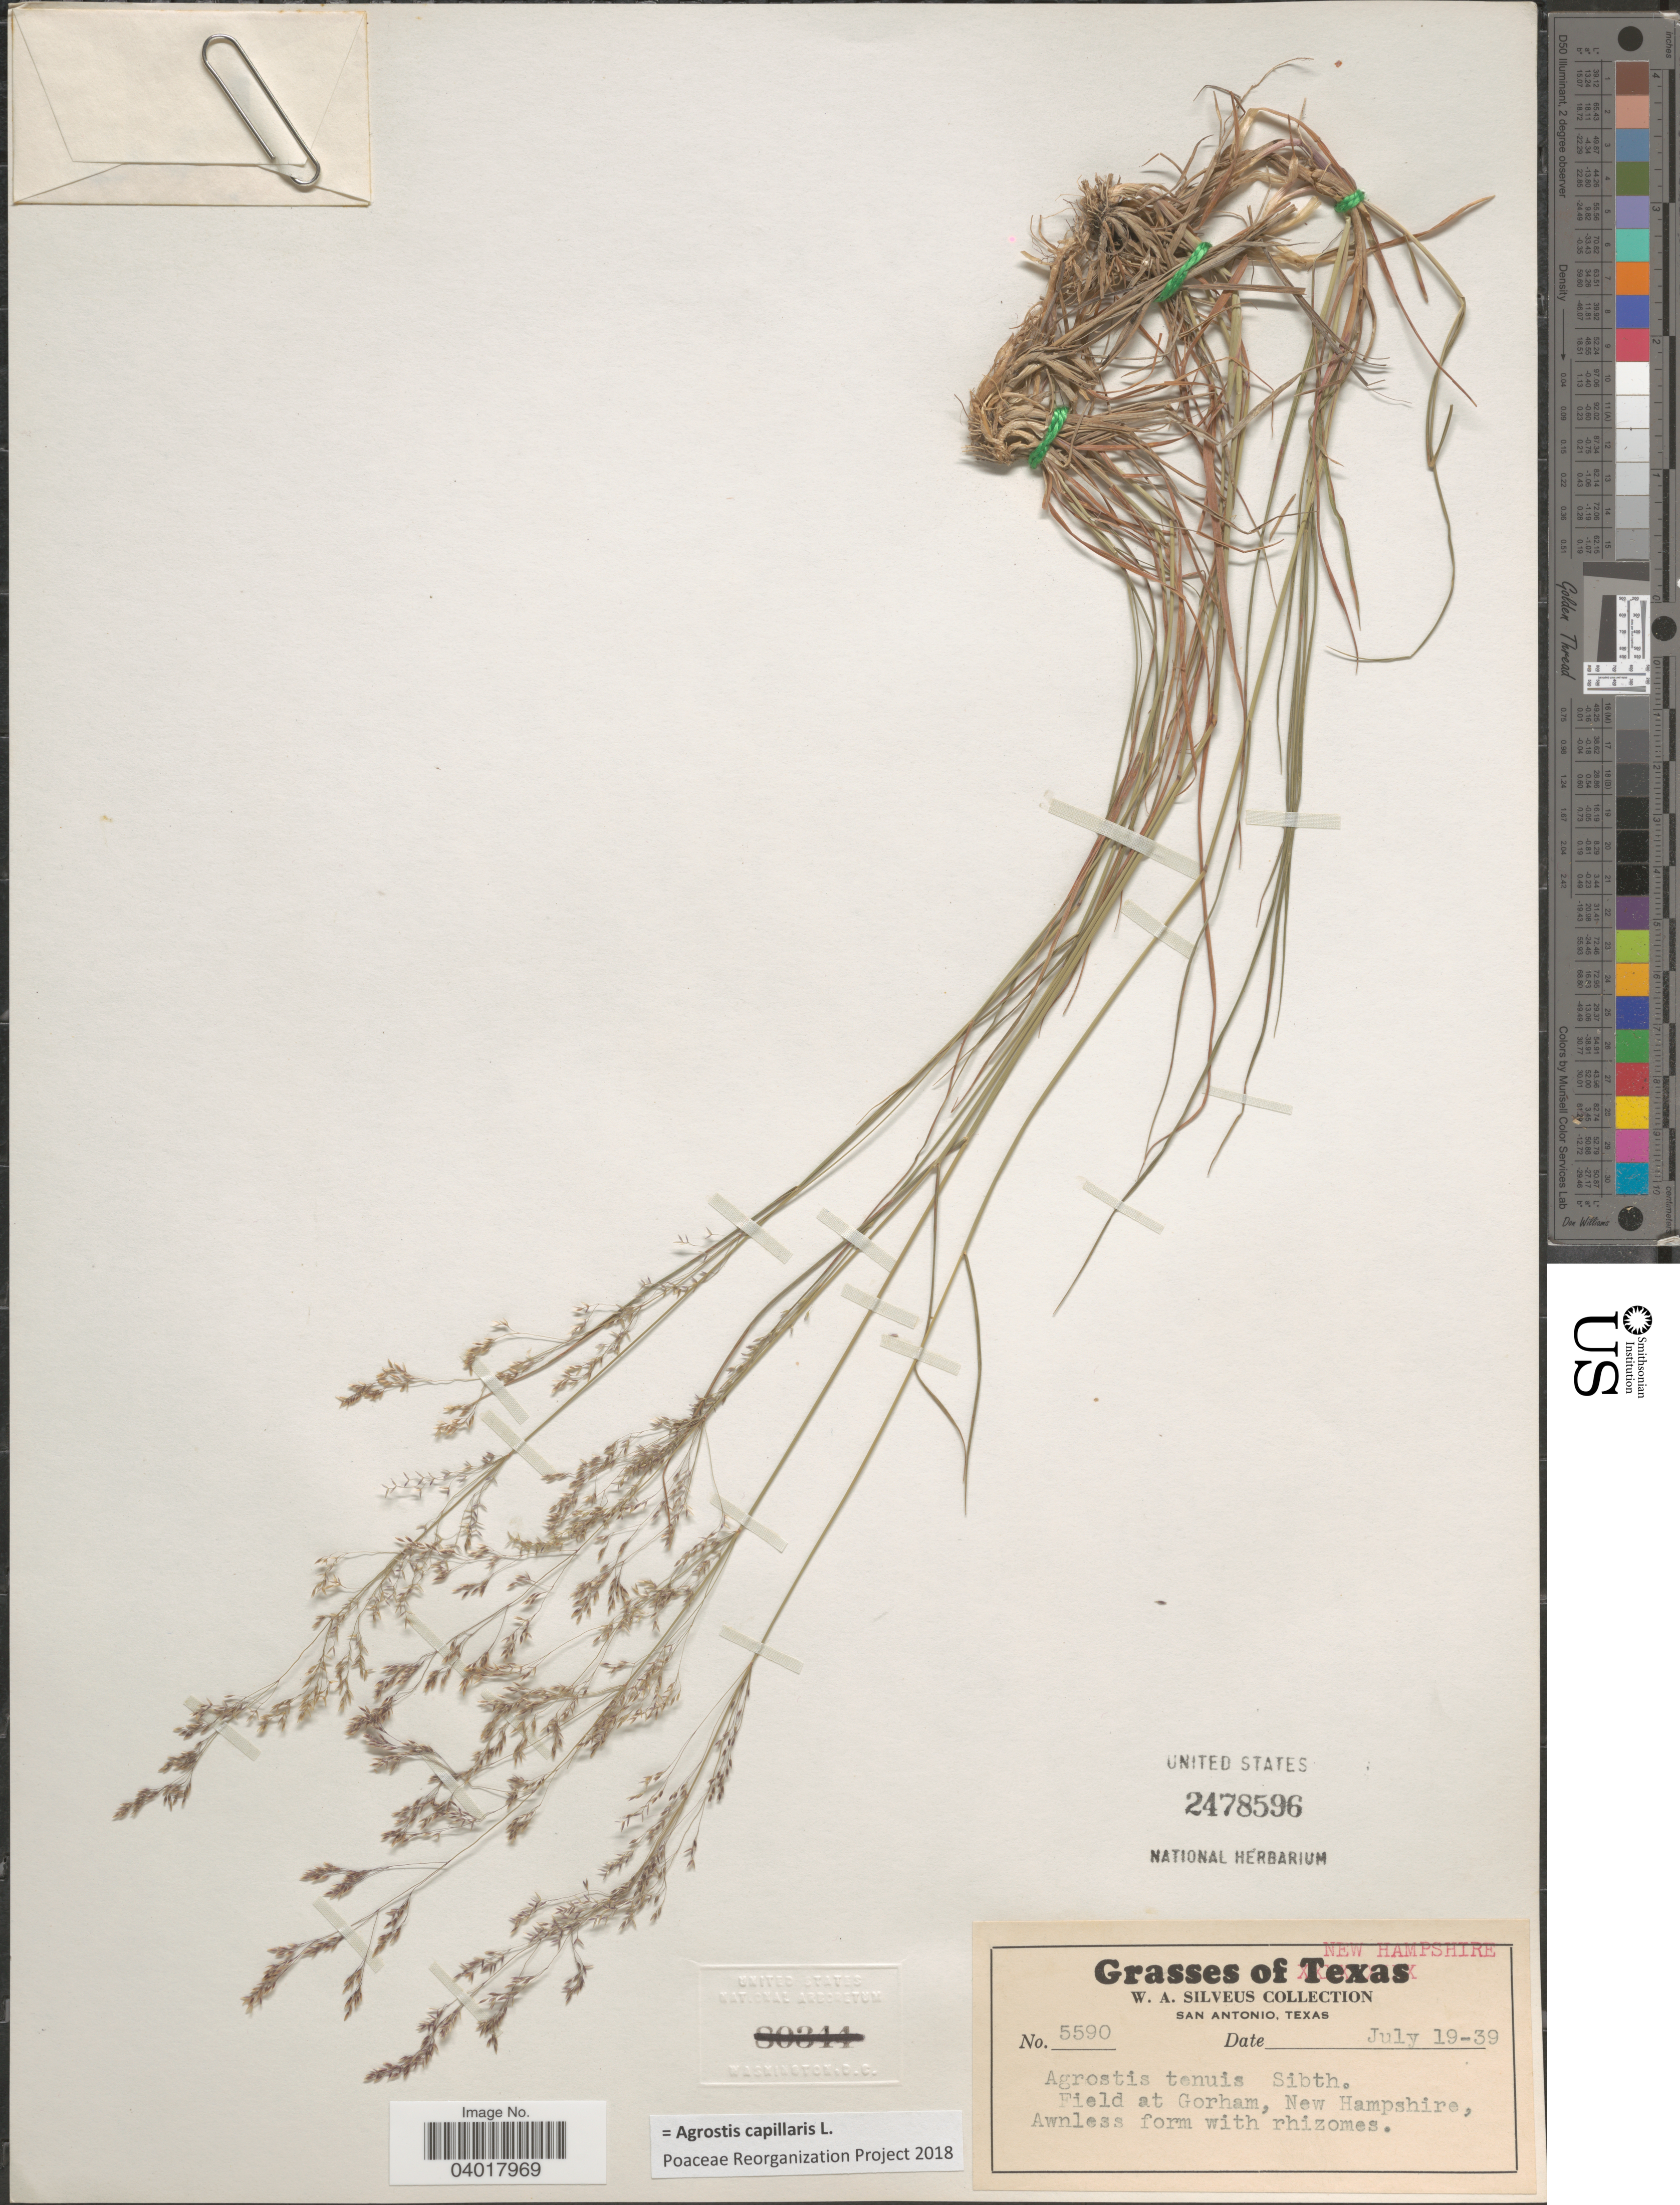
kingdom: Plantae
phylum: Tracheophyta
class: Liliopsida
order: Poales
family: Poaceae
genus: Agrostis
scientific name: Agrostis capillaris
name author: L.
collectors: W. Silveus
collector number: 5590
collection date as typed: Transcribed d/m/y: 19/7/39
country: United States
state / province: New Hampshire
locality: Field at Gorham.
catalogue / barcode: US 2478596